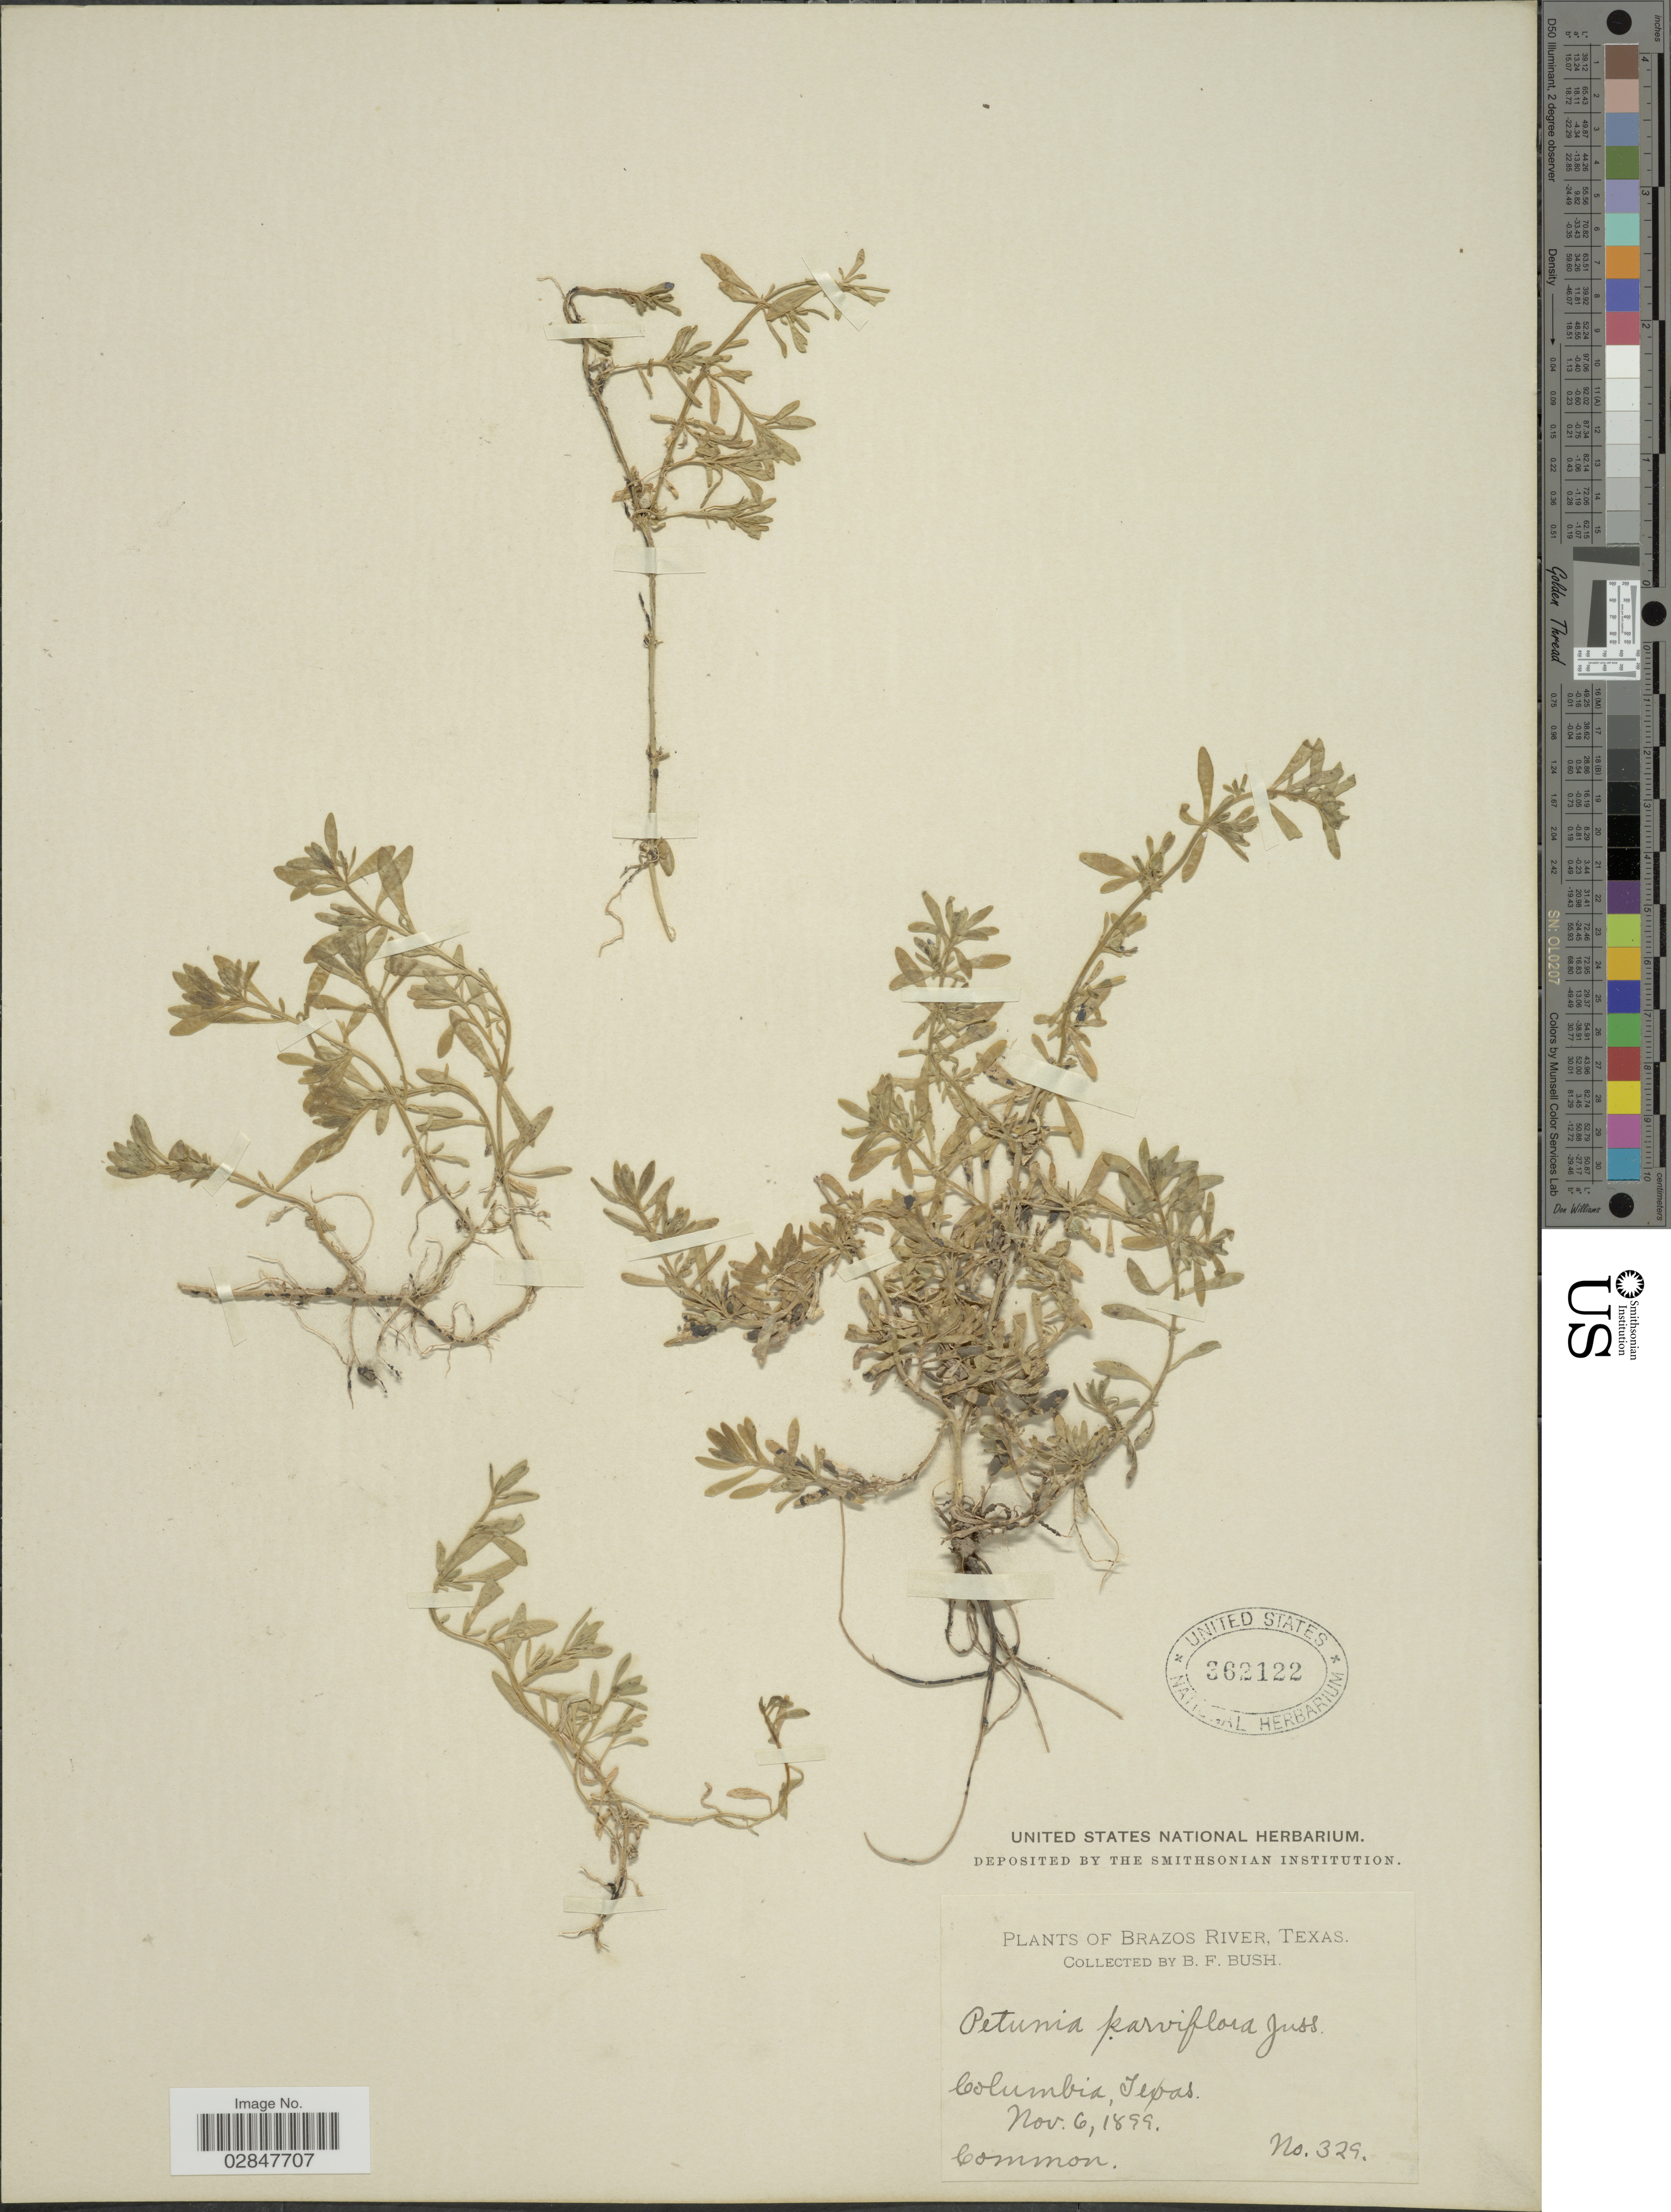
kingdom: Plantae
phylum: Tracheophyta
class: Magnoliopsida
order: Solanales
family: Solanaceae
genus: Petunia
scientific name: Petunia parviflora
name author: Juss.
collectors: B. F. Bush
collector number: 329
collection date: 1899-11-06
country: United States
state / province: Texas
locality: Brazos River. Columbia.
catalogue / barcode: US 362122